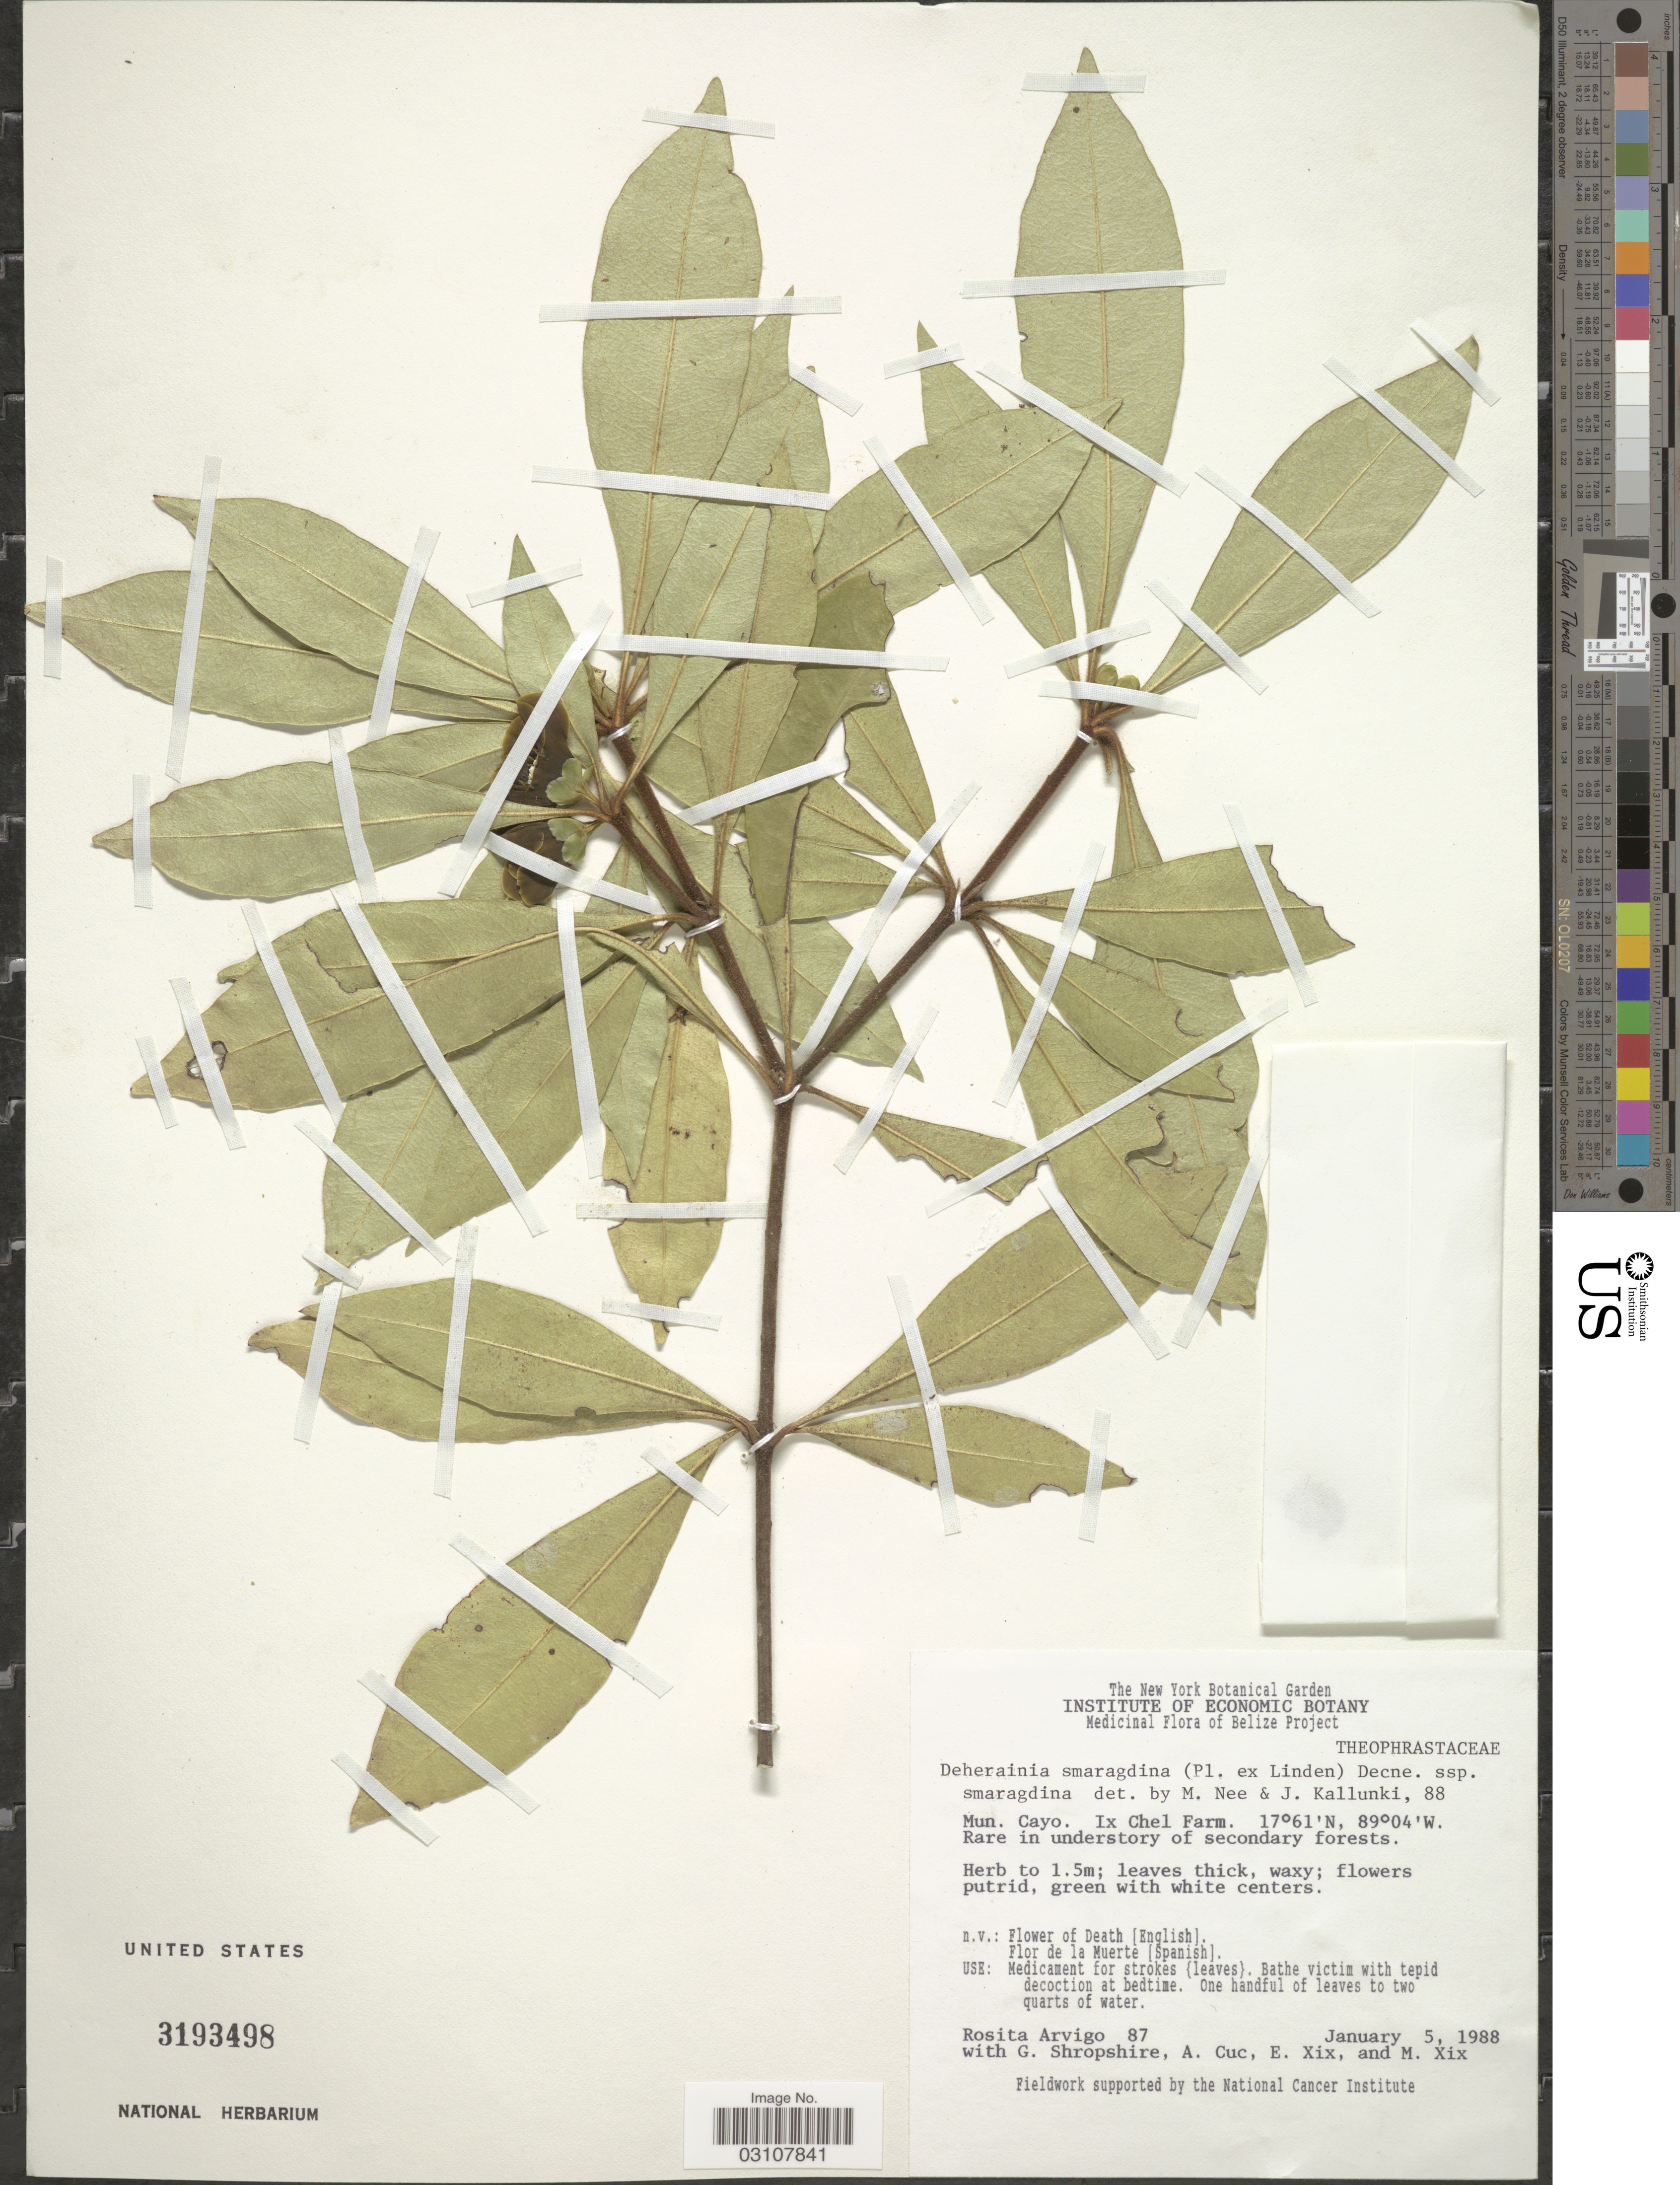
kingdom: Plantae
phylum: Tracheophyta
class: Magnoliopsida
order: Ericales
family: Primulaceae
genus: Deherainia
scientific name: Deherainia smaragdina subsp. smaragdina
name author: (Planch. ex Linden) Decne.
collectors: R. Arvigo, G. Shropshire, A. Cuc, E. Xix & M. Xix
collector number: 87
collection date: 1988-01-05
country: Belize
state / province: Cayo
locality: Mun. Cayo. Ix Chel Farm.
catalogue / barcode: US 3193498